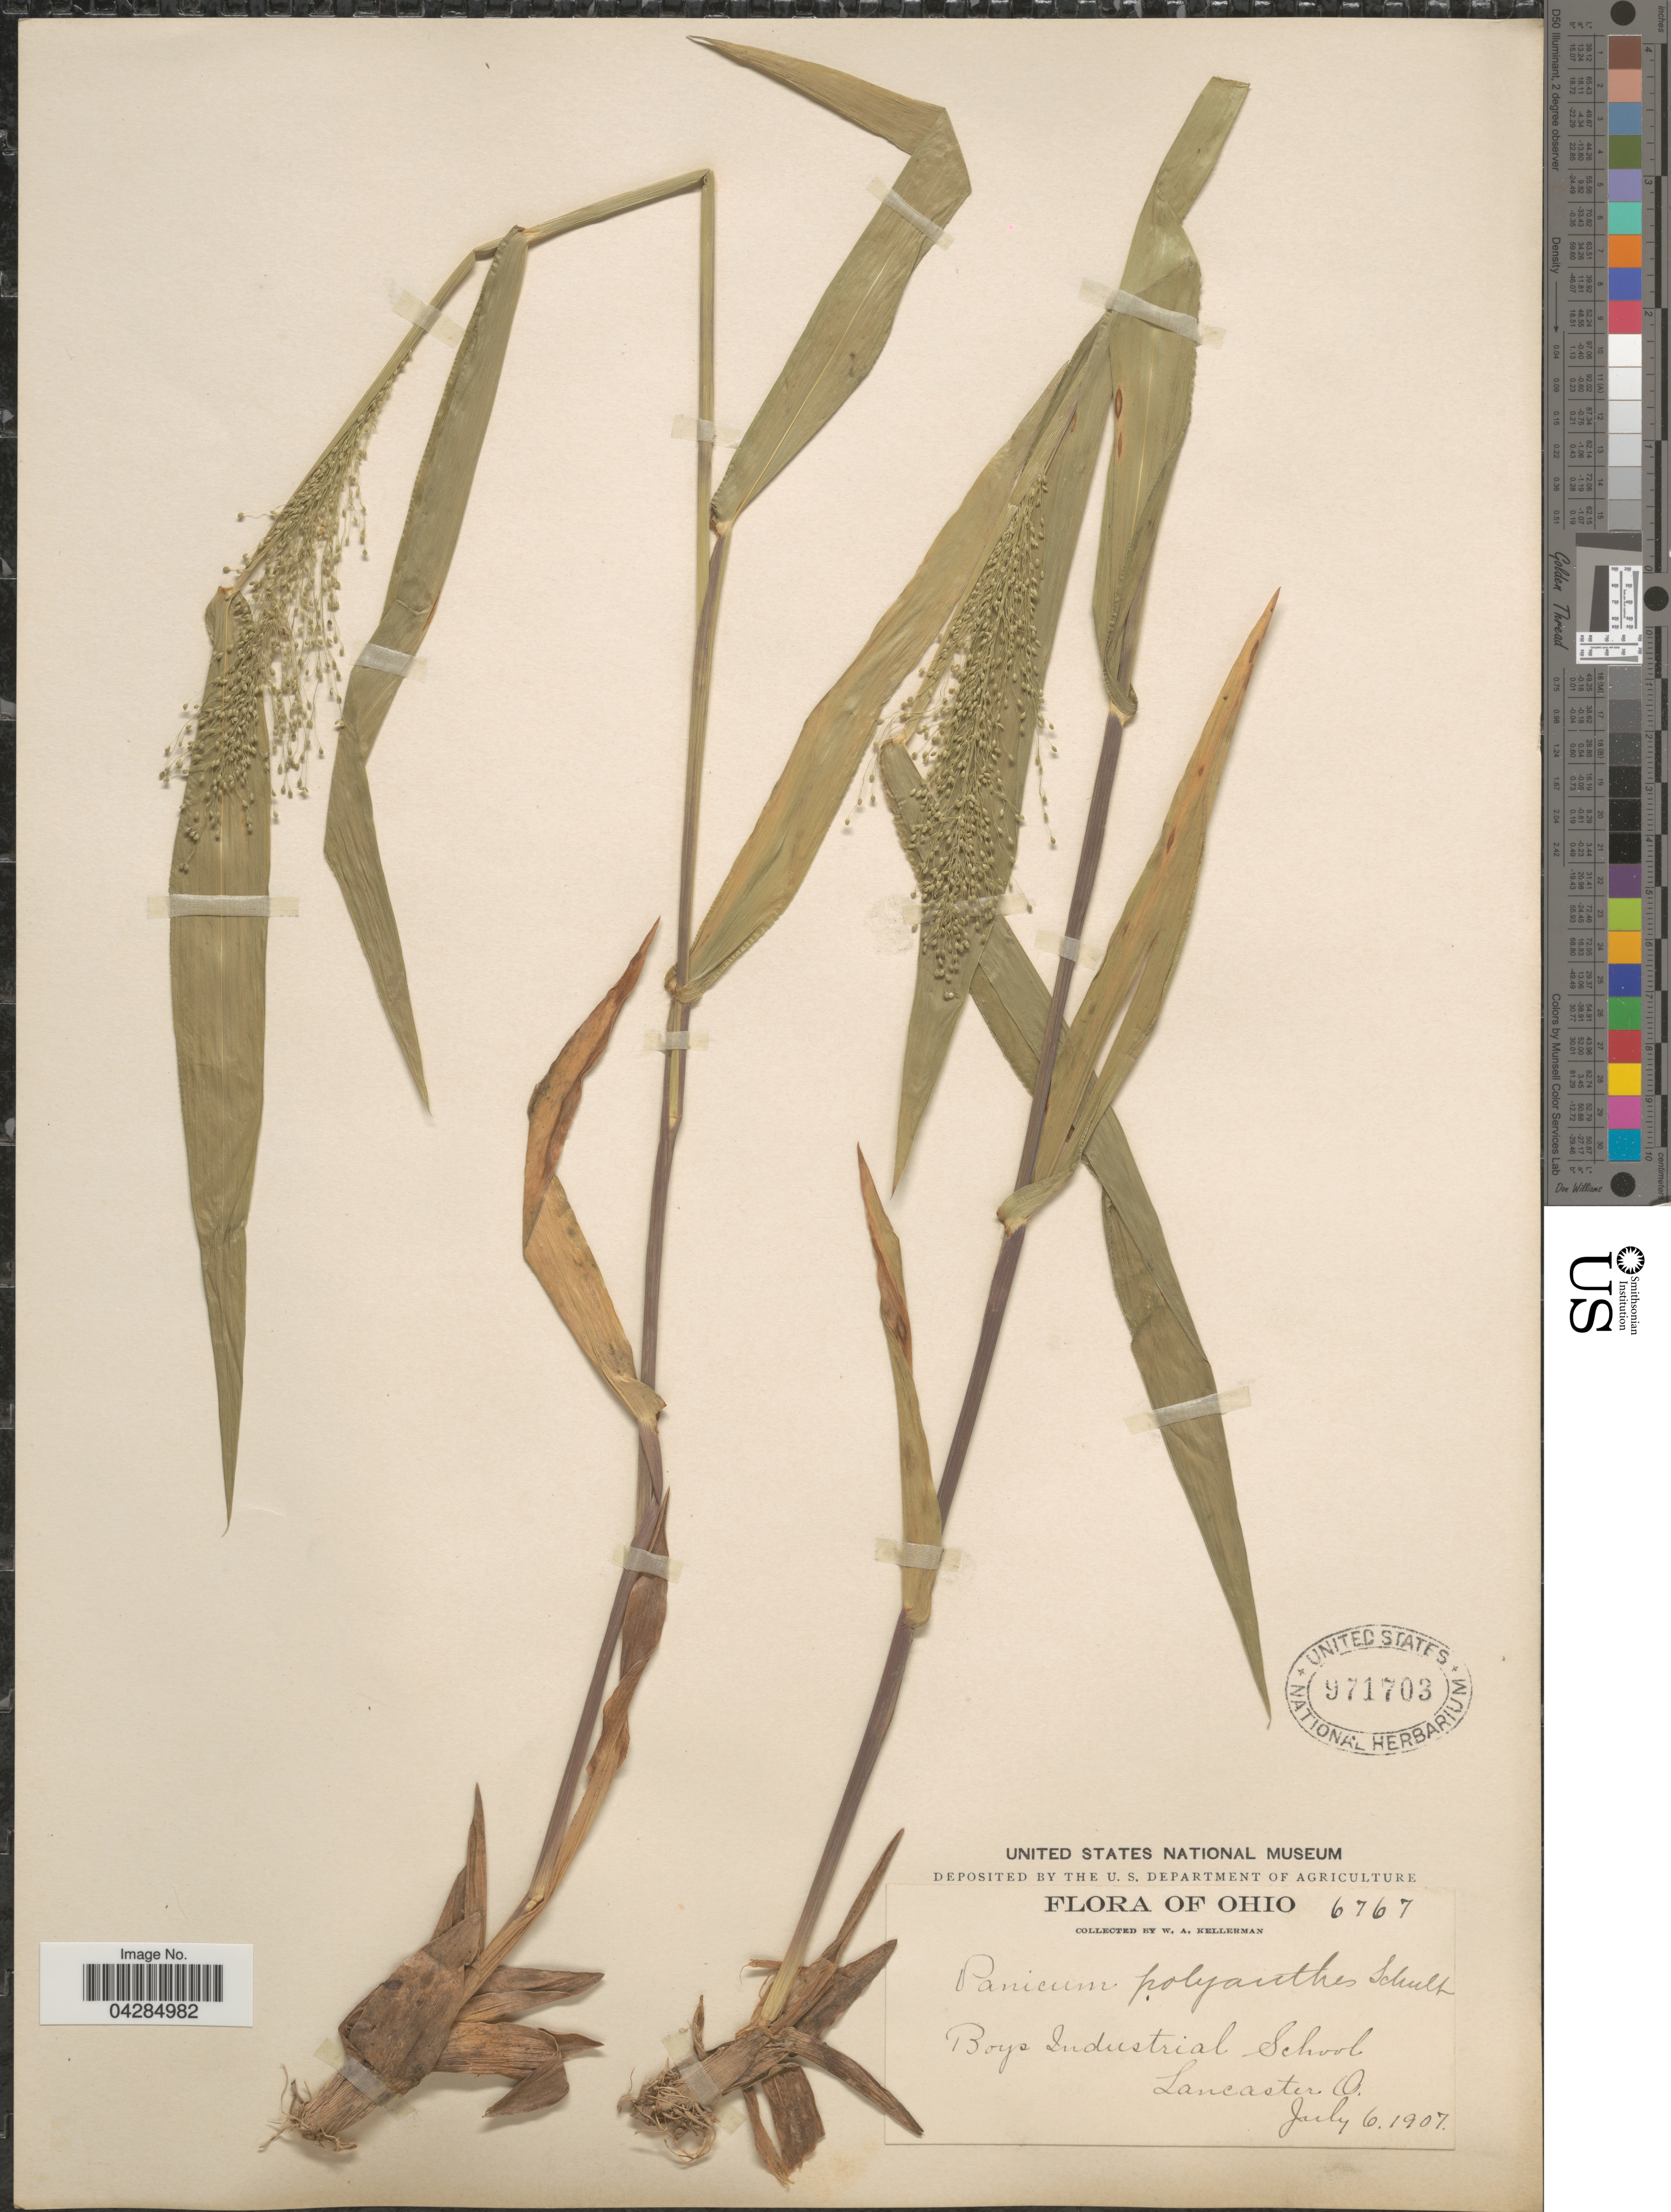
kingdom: Plantae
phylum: Tracheophyta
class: Liliopsida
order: Poales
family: Poaceae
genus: Dichanthelium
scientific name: Dichanthelium portoricense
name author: (Desv. ex Ham.) B.F. Hansen & Wunderlin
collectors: W. Kellerman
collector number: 6767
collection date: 1907-07-06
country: United States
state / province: Ohio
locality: Boys Industrial School. Lancaster.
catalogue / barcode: US 971703